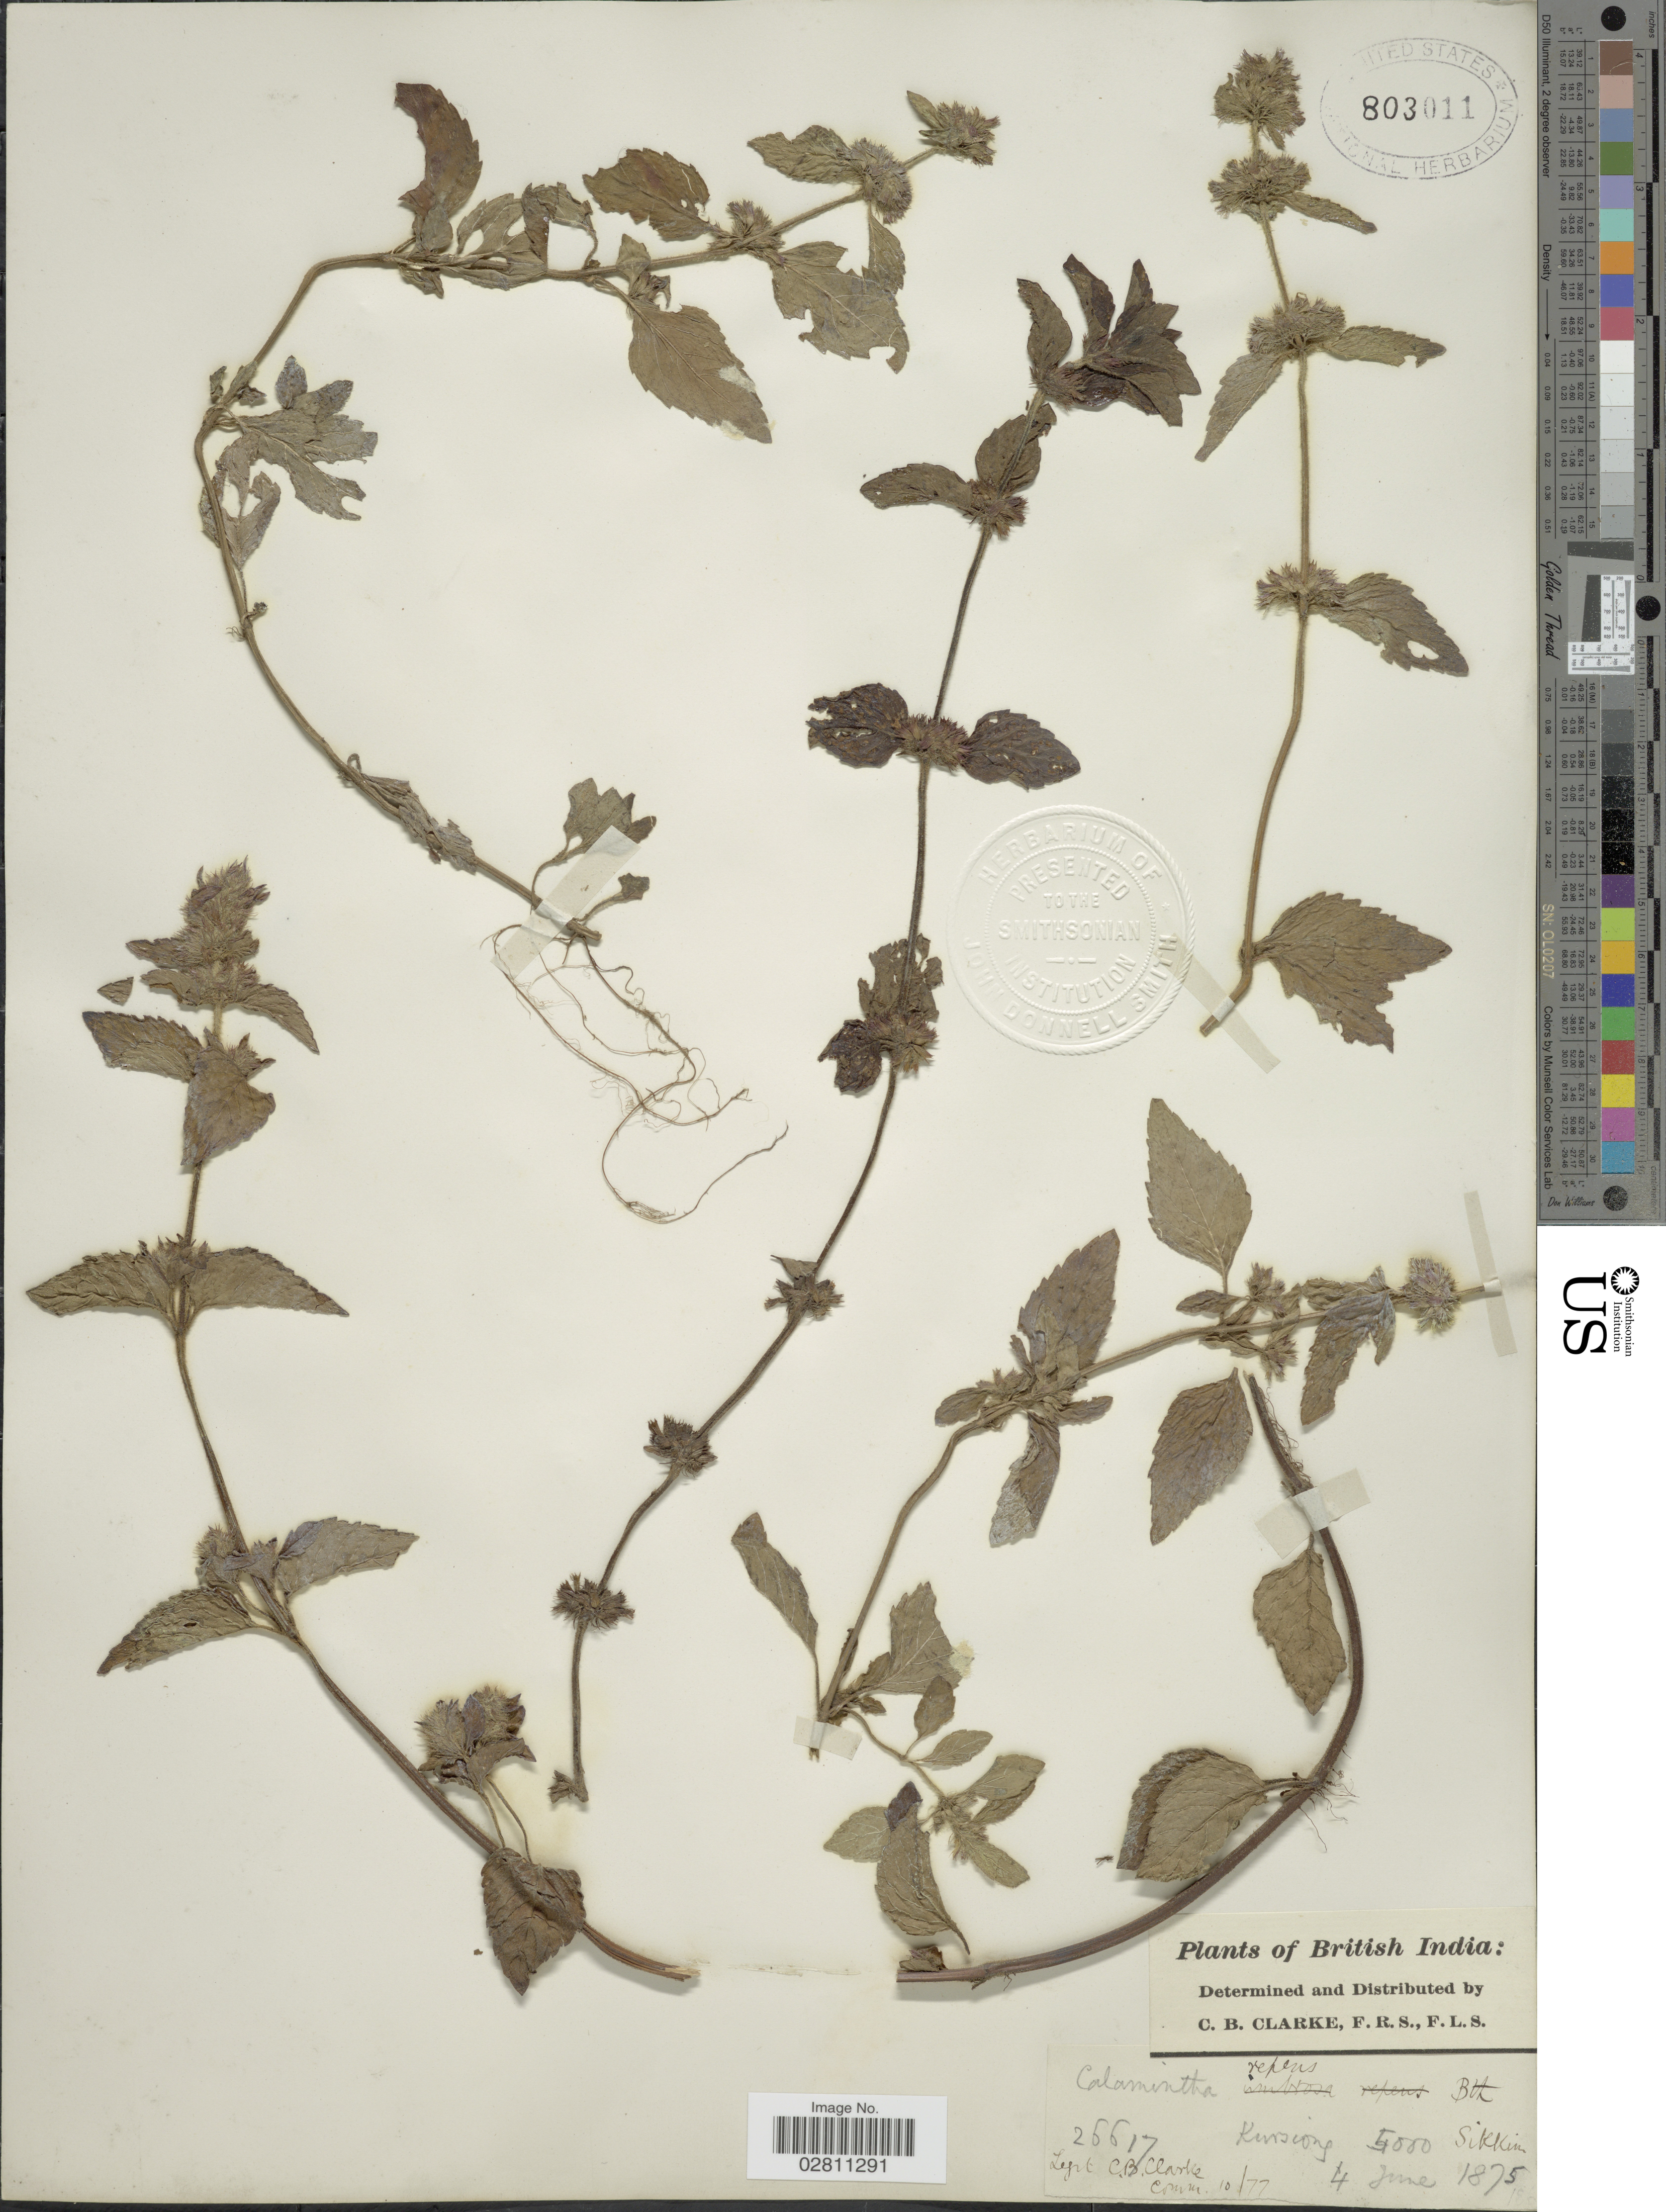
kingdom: Plantae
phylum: Tracheophyta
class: Magnoliopsida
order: Lamiales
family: Lamiaceae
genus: Clinopodium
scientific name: Clinopodium umbrosum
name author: (M. Bieb.) C. Koch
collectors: C. B. Clarke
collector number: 26617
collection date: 1875-06-04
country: India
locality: British India, Kursiong. Sikkim.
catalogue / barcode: US 803011